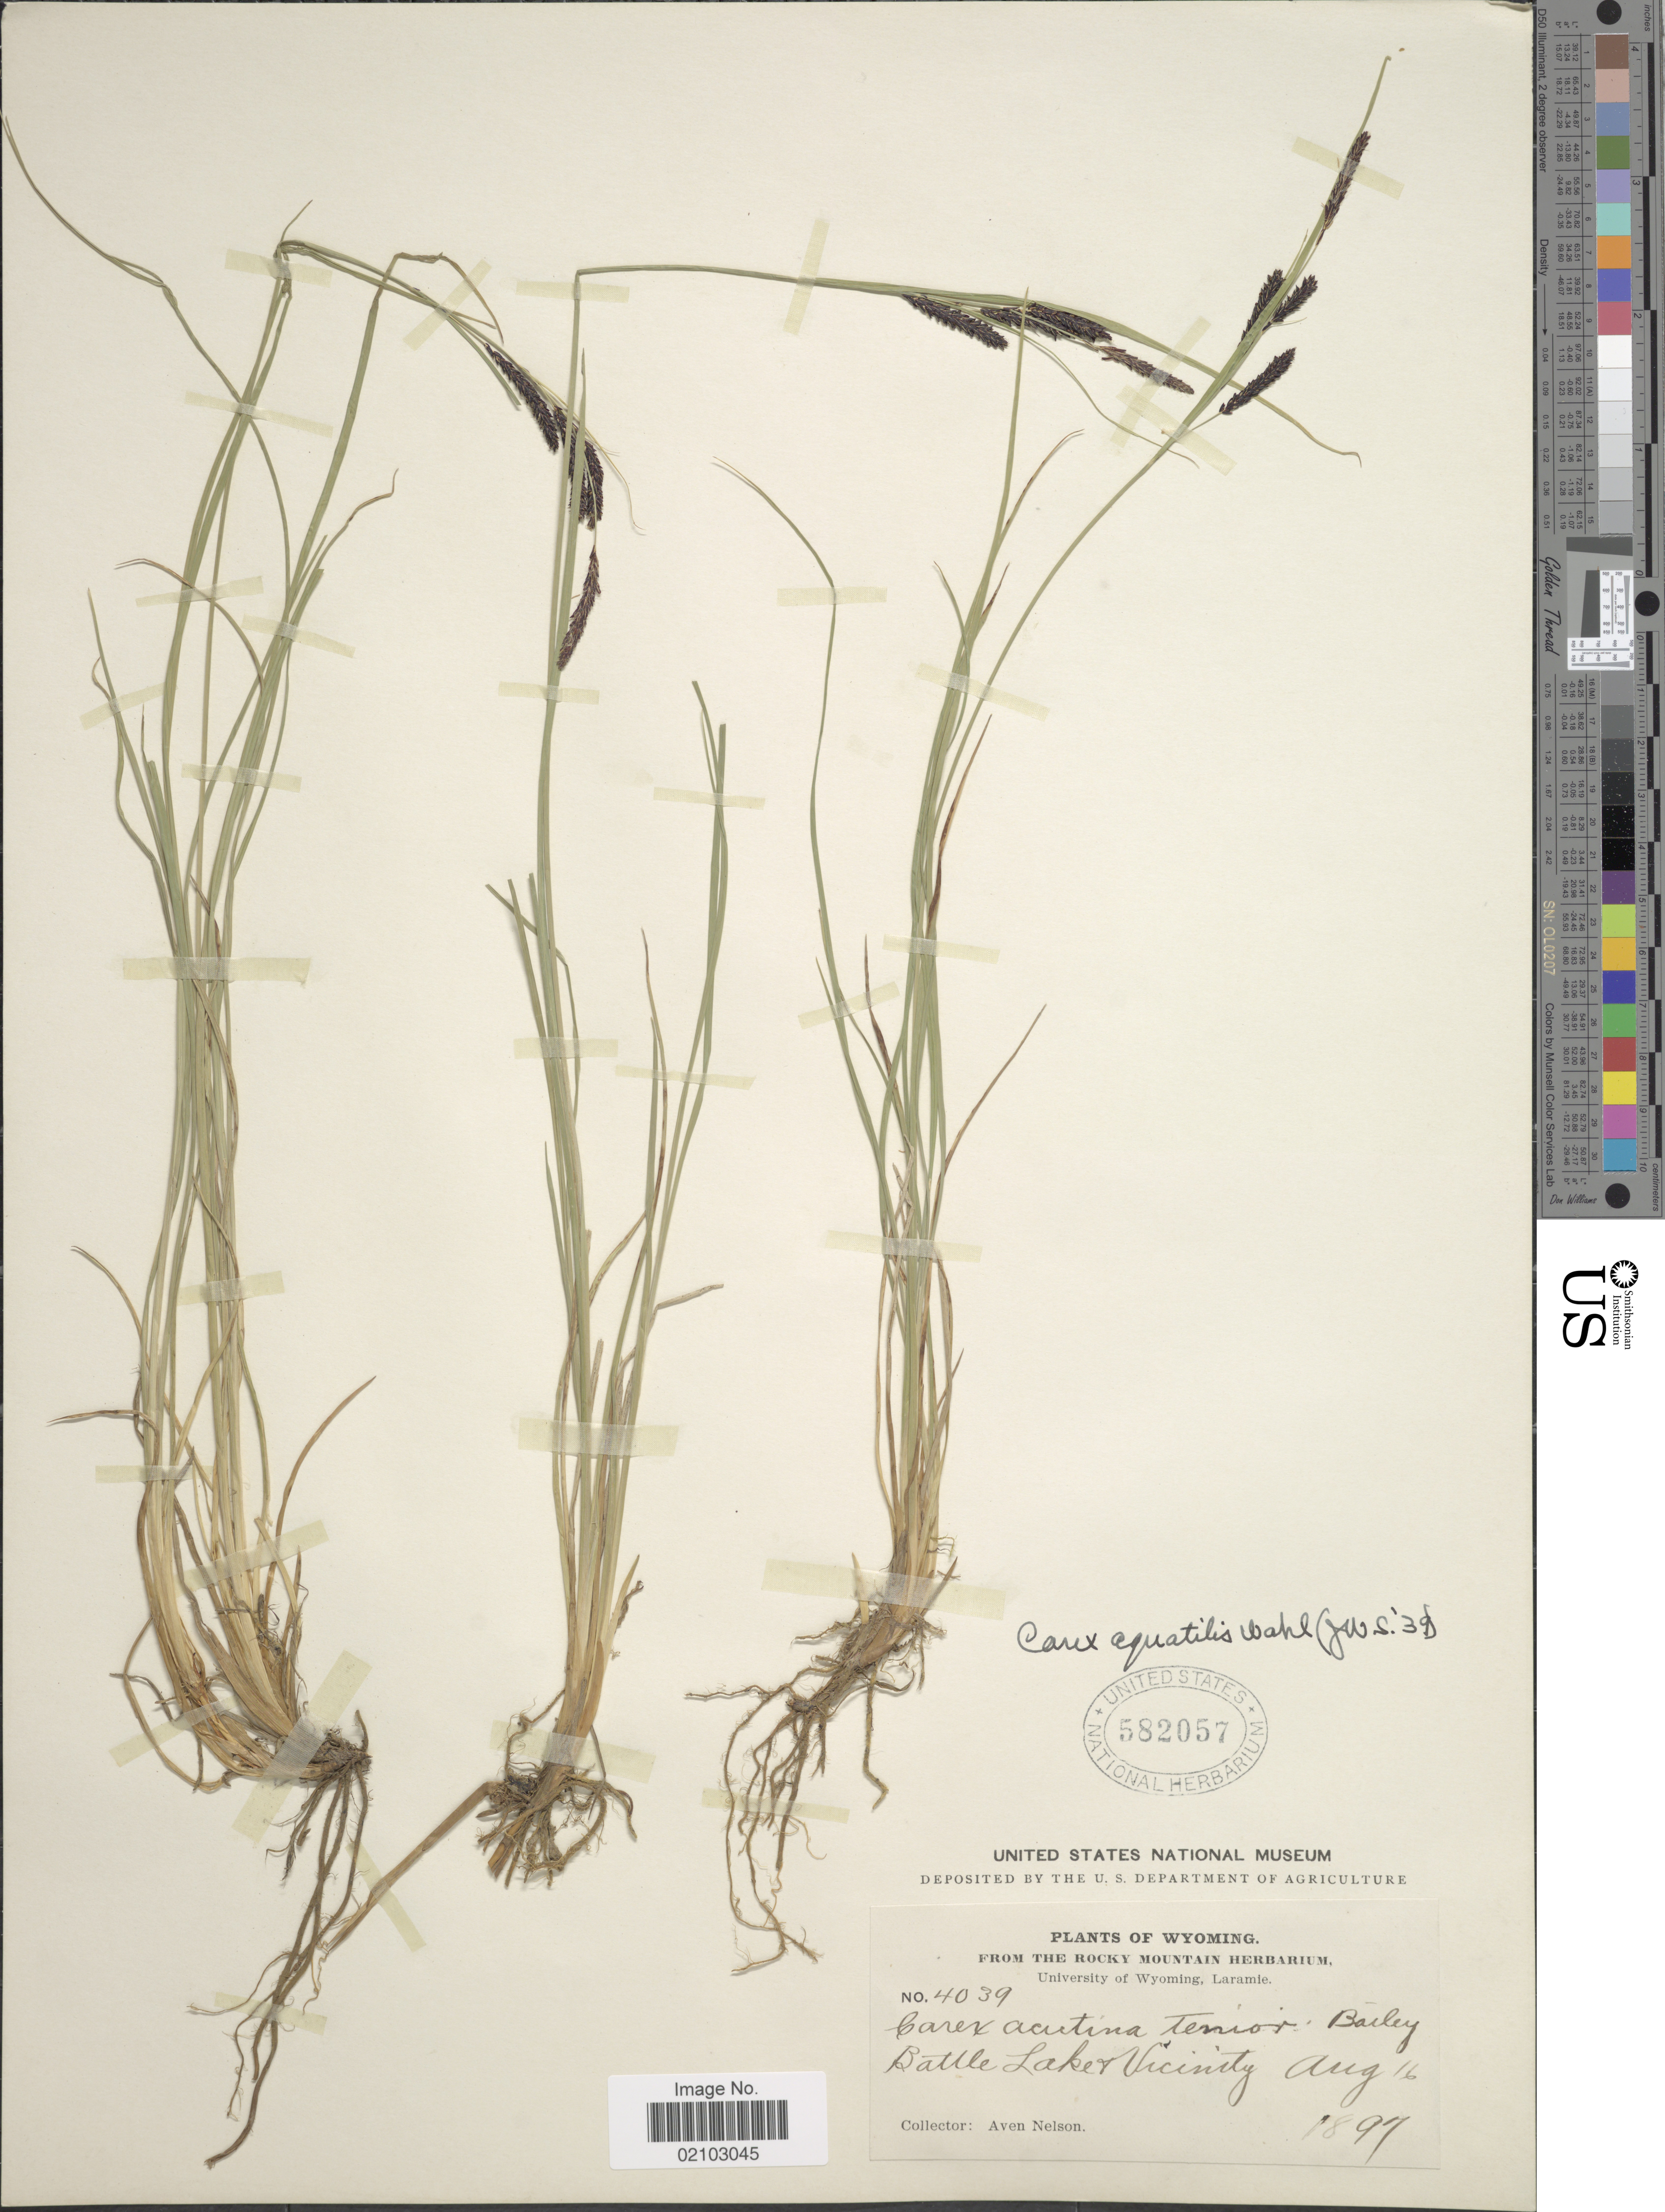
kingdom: Plantae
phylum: Tracheophyta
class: Liliopsida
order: Poales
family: Cyperaceae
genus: Carex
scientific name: Carex aquatilis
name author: Wahlenb.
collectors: A. Nelson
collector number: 4039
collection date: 1897-08-16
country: United States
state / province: Wyoming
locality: Battle Lake & Vicinity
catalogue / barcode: US 582057